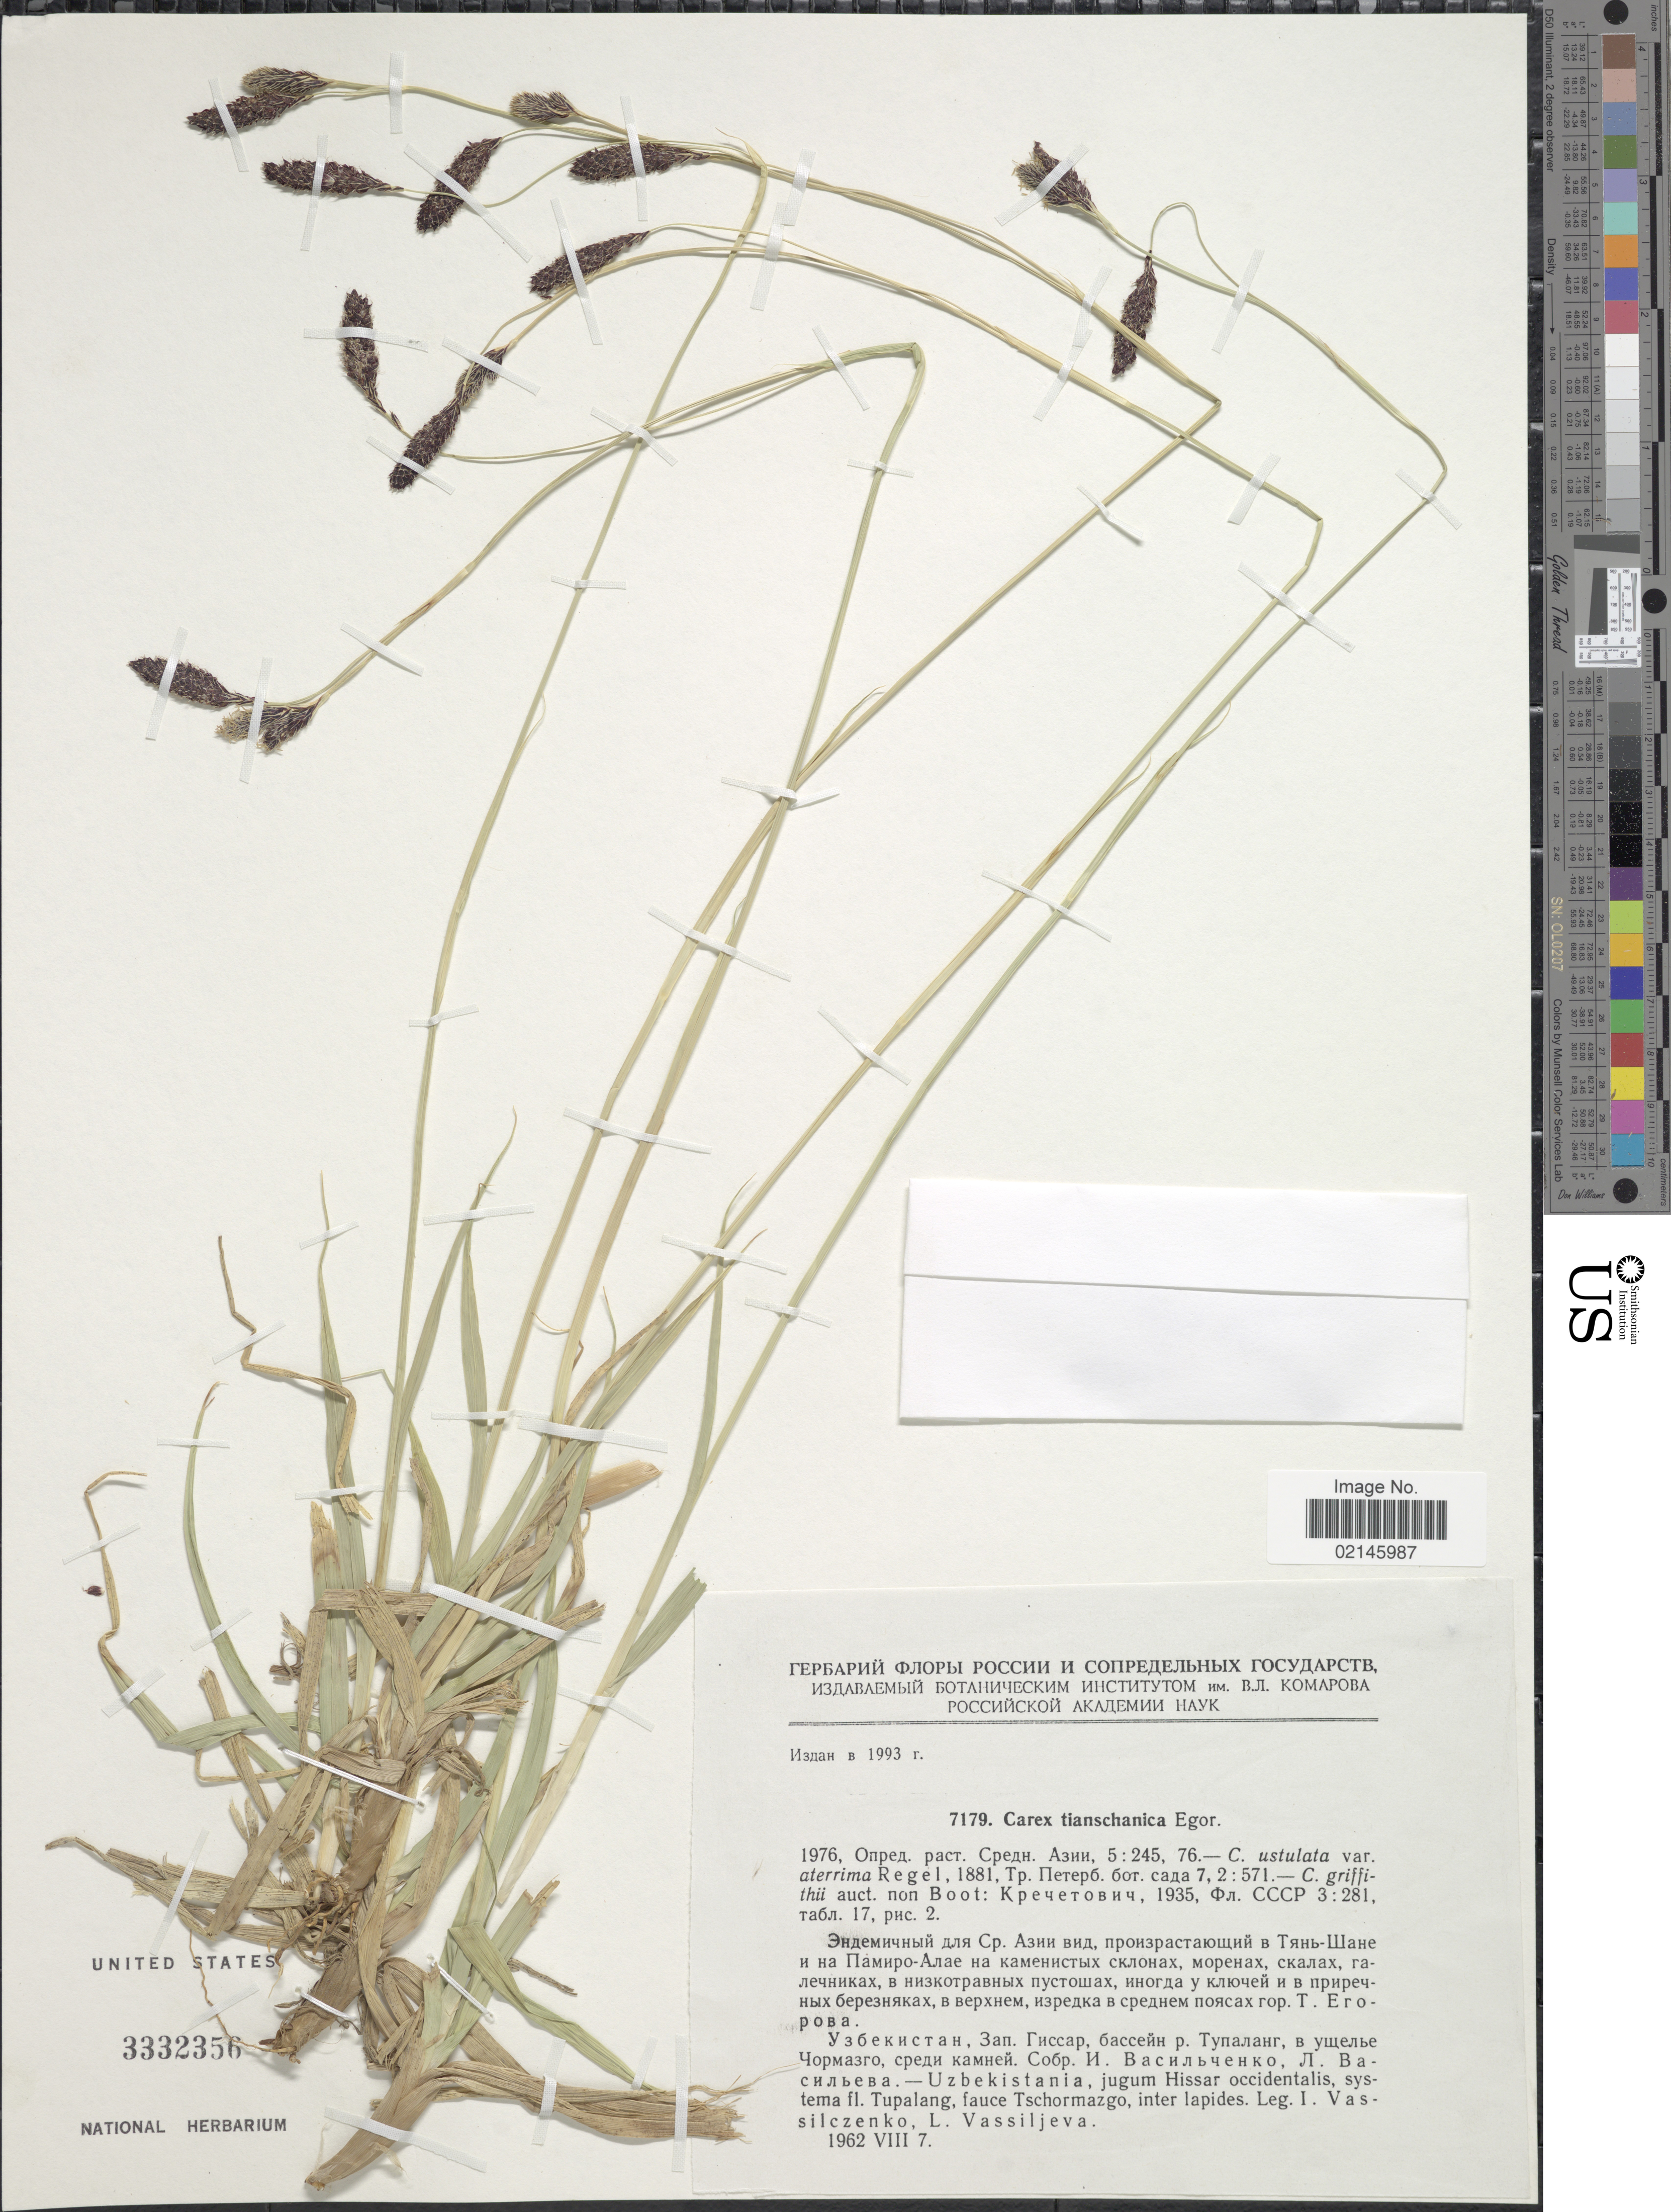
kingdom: Plantae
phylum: Tracheophyta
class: Liliopsida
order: Poales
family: Cyperaceae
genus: Carex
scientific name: Carex tianschanica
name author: T.V. Egorova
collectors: I. T. Vassilczenko & L. Vassiljeva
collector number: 7179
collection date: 1962-08-07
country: Uzbekistan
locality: Jugum Hissar occidentalis, systema fl. Tupalang, fauce Tschormazgo, inter lapides.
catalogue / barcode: US 3332356